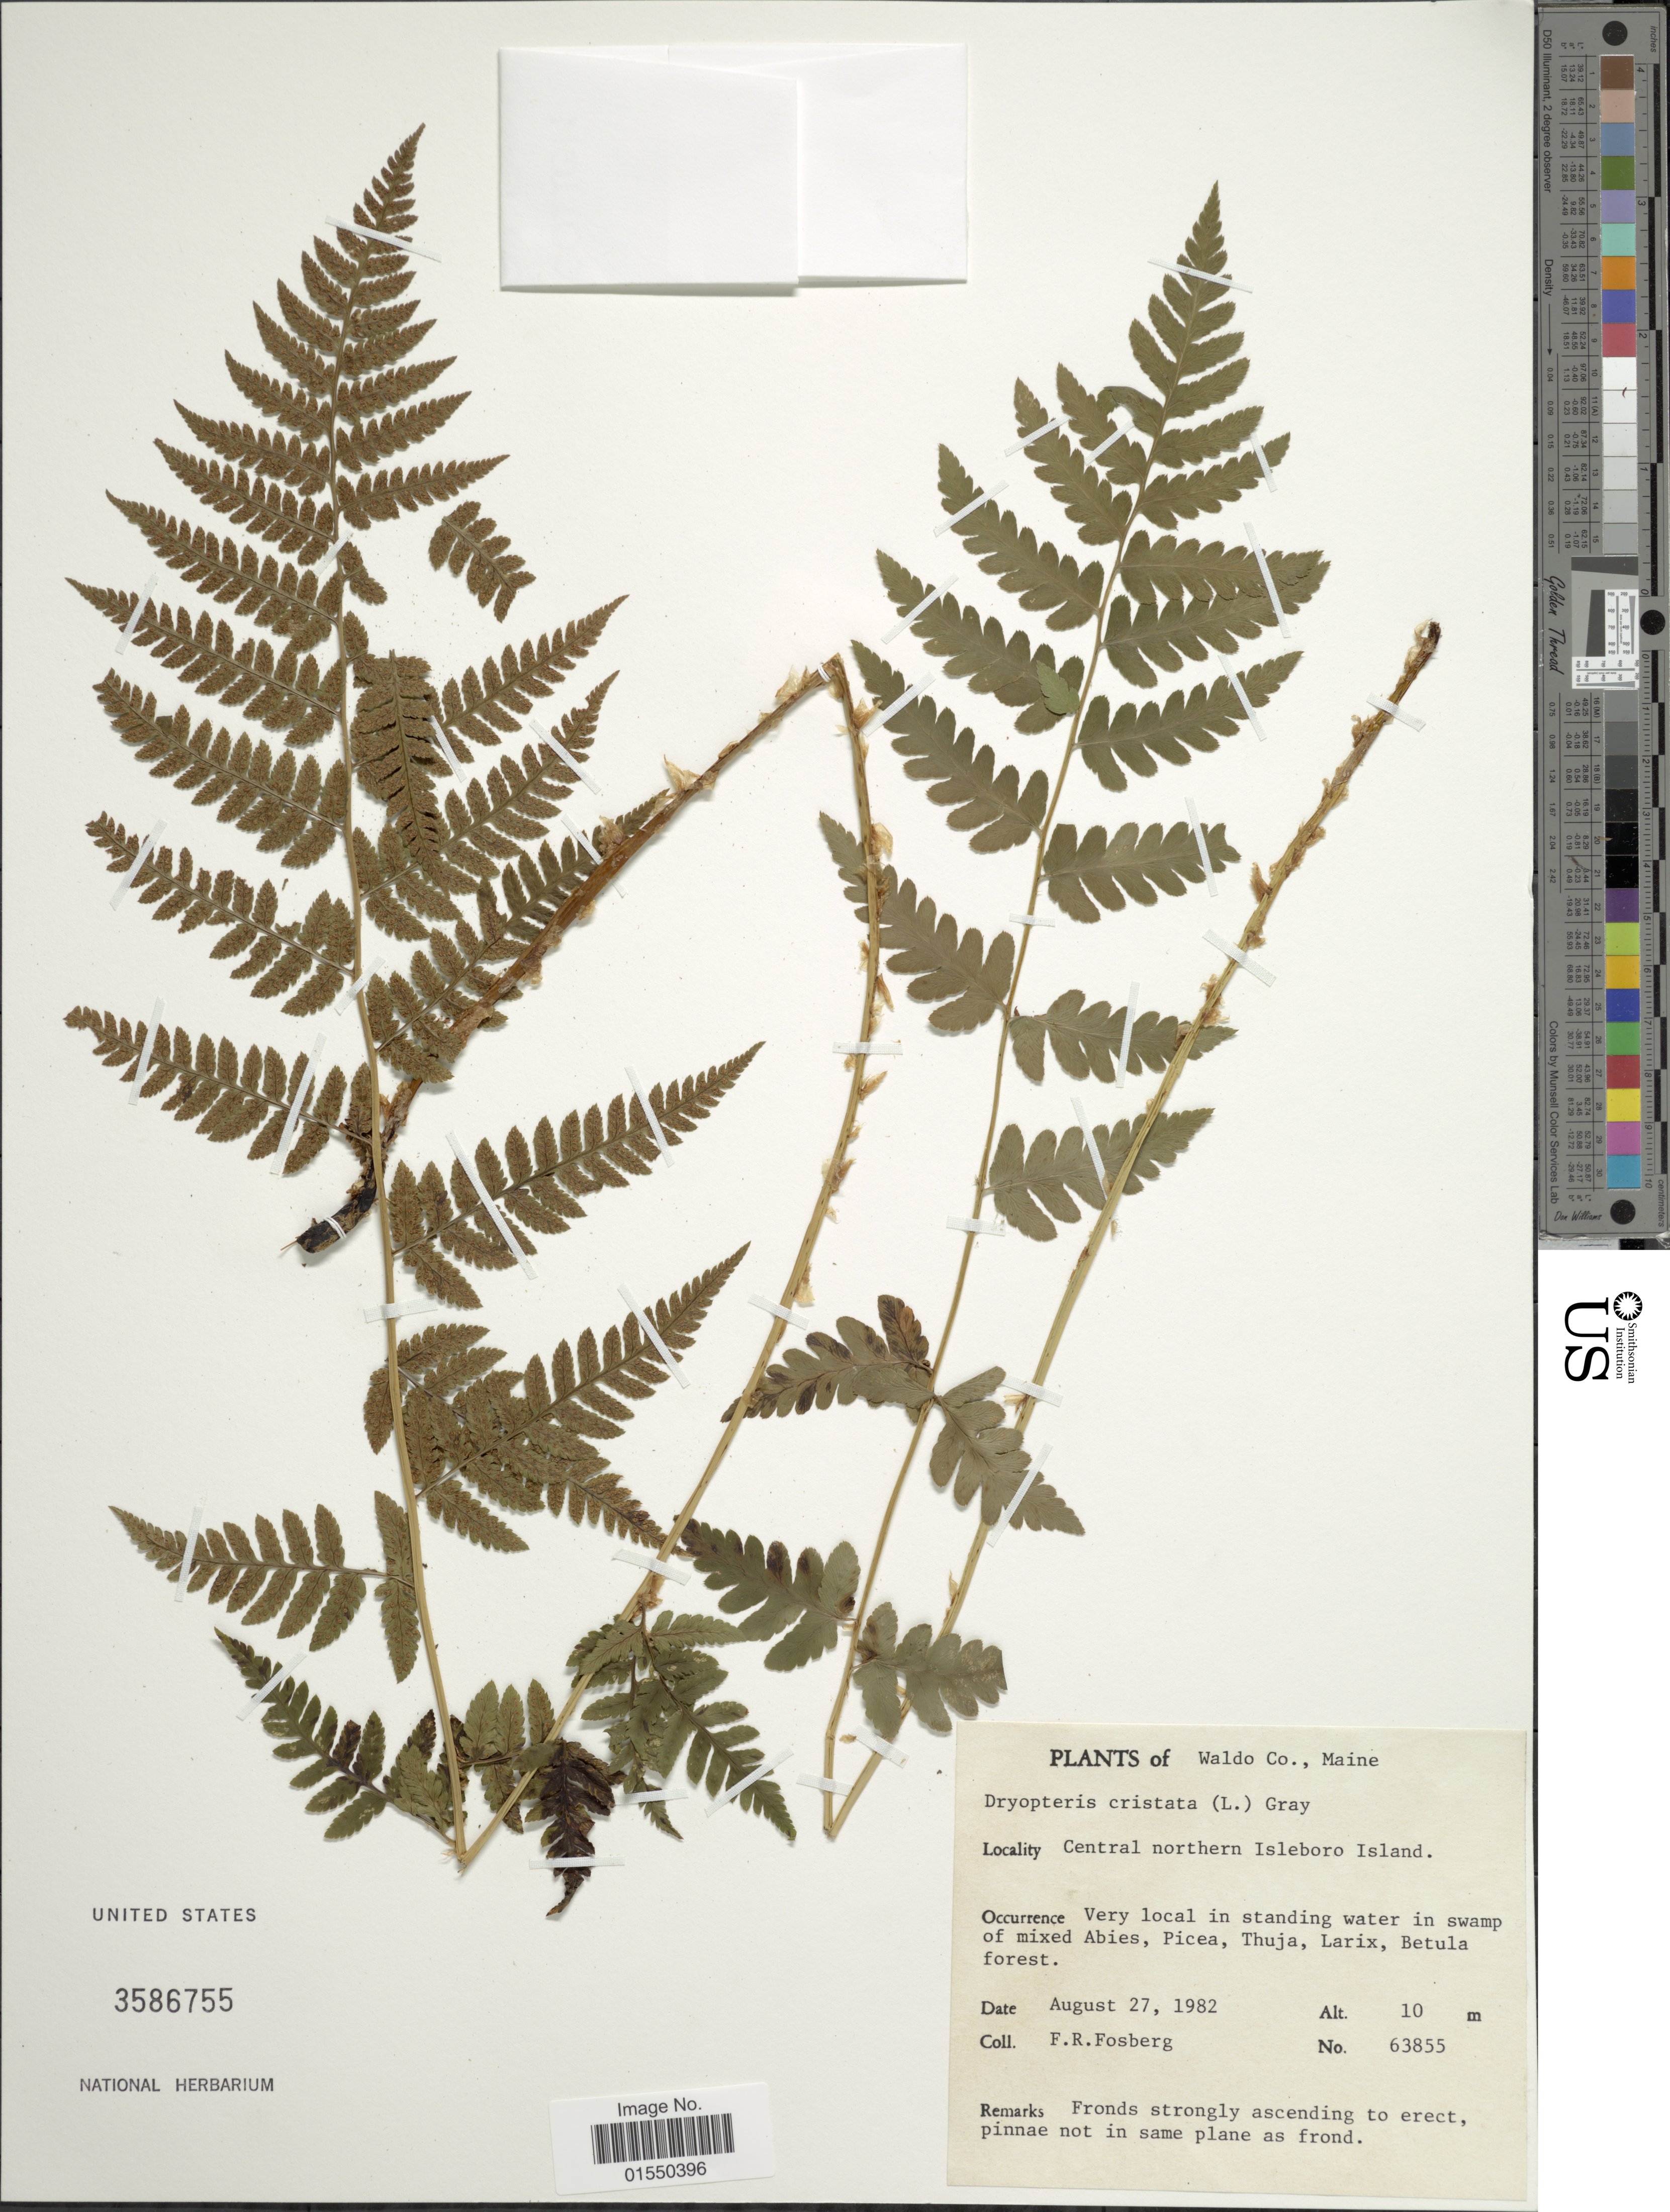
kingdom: Plantae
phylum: Tracheophyta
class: Polypodiopsida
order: Polypodiales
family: Dryopteridaceae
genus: Dryopteris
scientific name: Dryopteris cristata var. spinulosa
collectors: F. R. Fosberg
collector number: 63855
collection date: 1982-08-27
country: United States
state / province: Maine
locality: Waldo Co., Central northern slope Isleboro Island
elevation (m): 10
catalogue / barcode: US 3586755